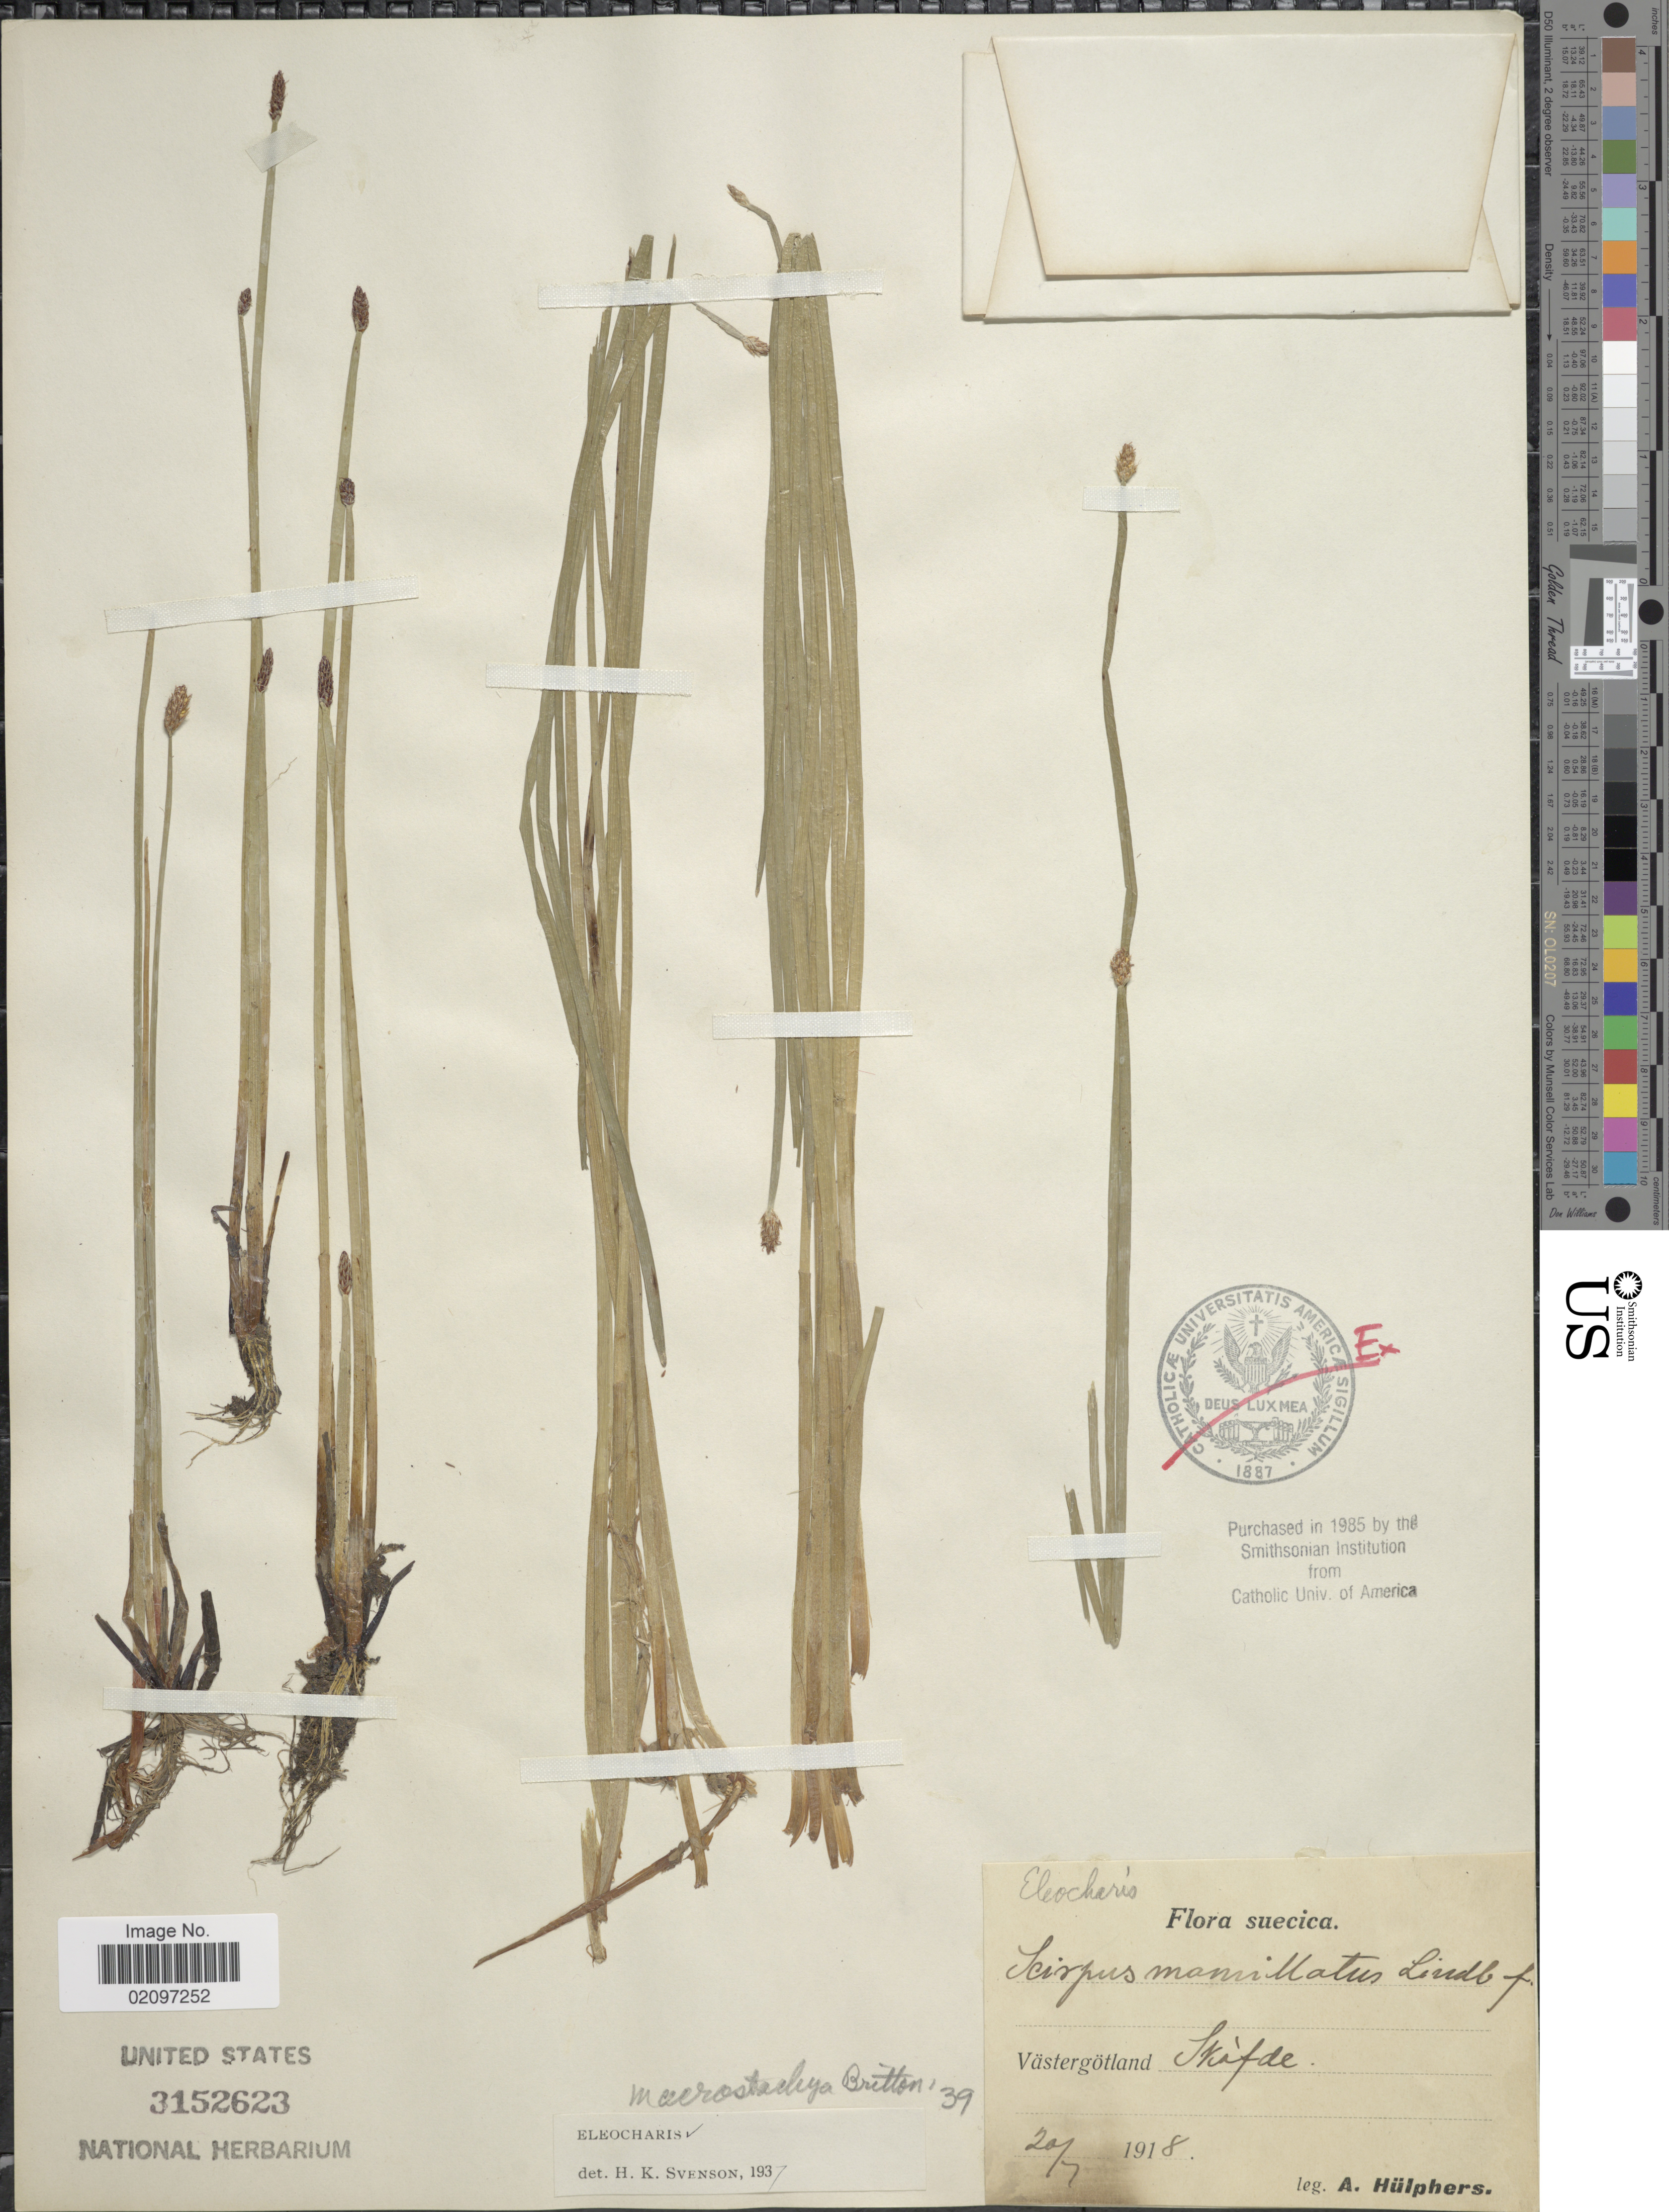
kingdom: Plantae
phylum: Tracheophyta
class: Liliopsida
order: Poales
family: Cyperaceae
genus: Eleocharis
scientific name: Eleocharis mamillata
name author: (H. Lindb.) H. Lindb.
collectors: A. Hülphers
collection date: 1918-07-20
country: Sweden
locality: Vastergotland, Skofde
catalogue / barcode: US 3152623